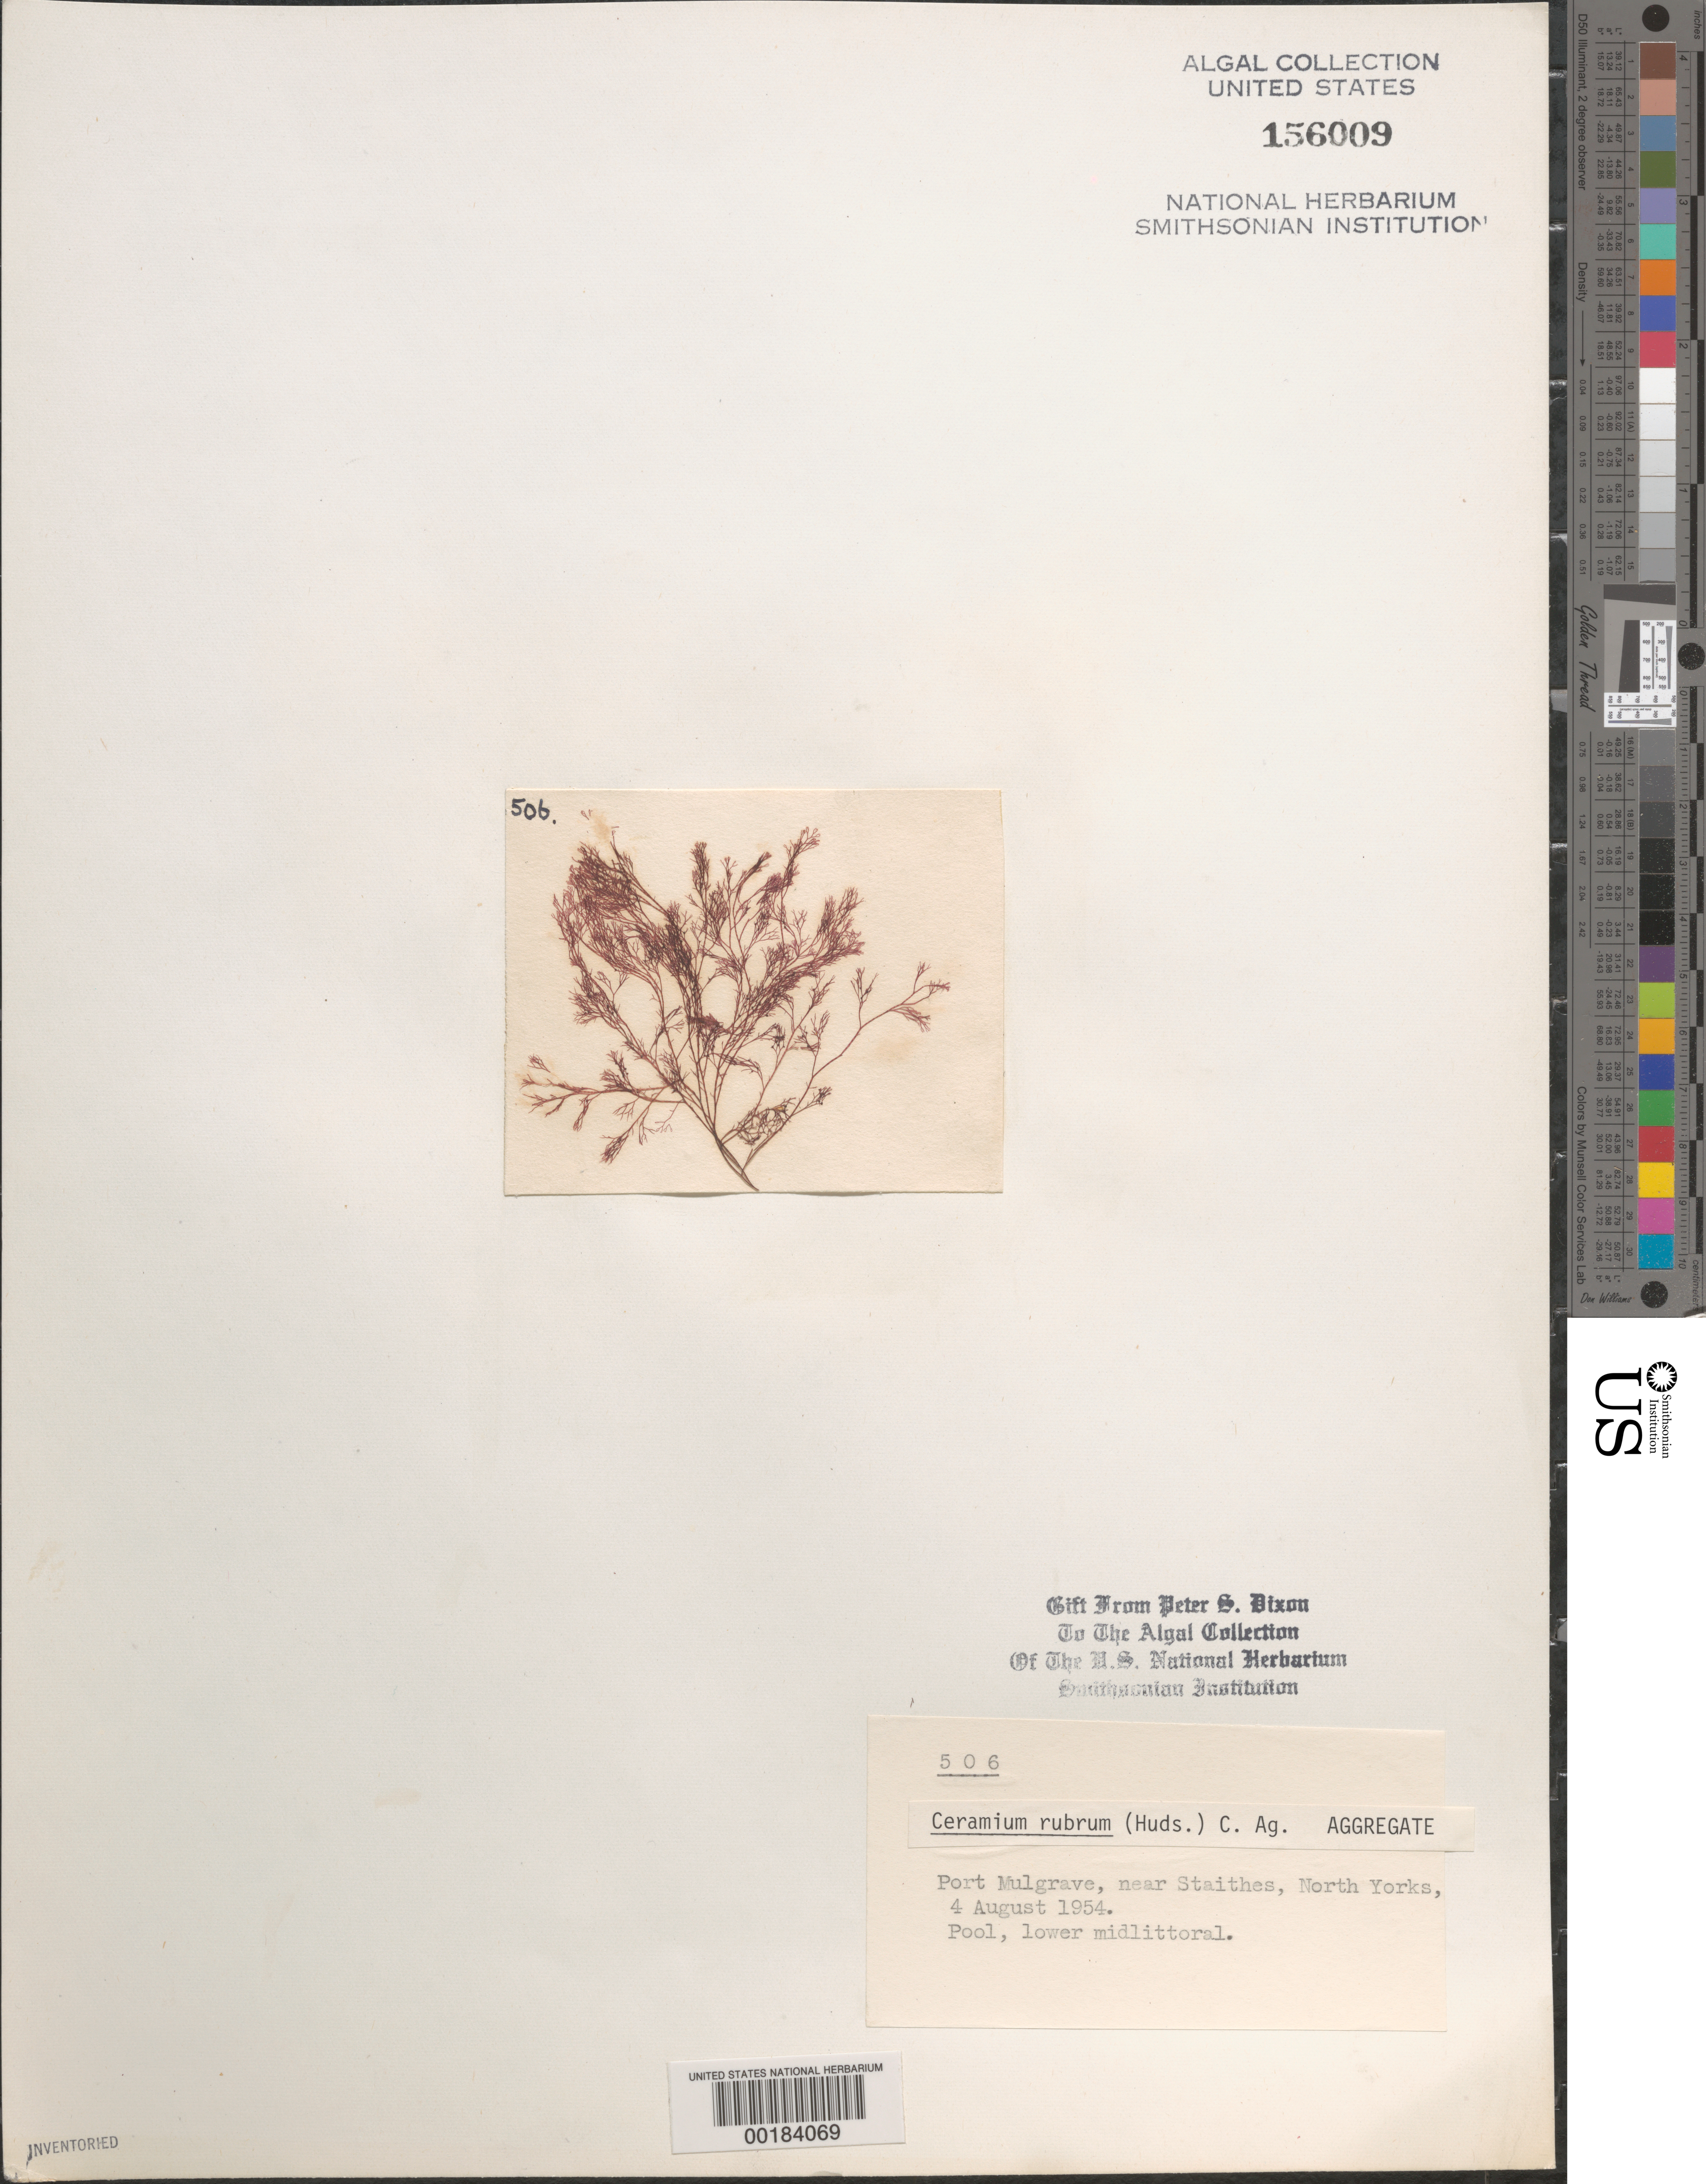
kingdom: Plantae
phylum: Rhodophyta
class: Florideophyceae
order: Ceramiales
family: Ceramiaceae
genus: Ceramium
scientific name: Ceramium rubrum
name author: C. Agardh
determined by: Dixon, P. S.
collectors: P. S. Dixon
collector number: PSD 506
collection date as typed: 04 Aug 1954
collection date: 1954-08-04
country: United Kingdom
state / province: England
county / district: North Yorkshire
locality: Port Mulgrave, near Staithes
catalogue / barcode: US 156009